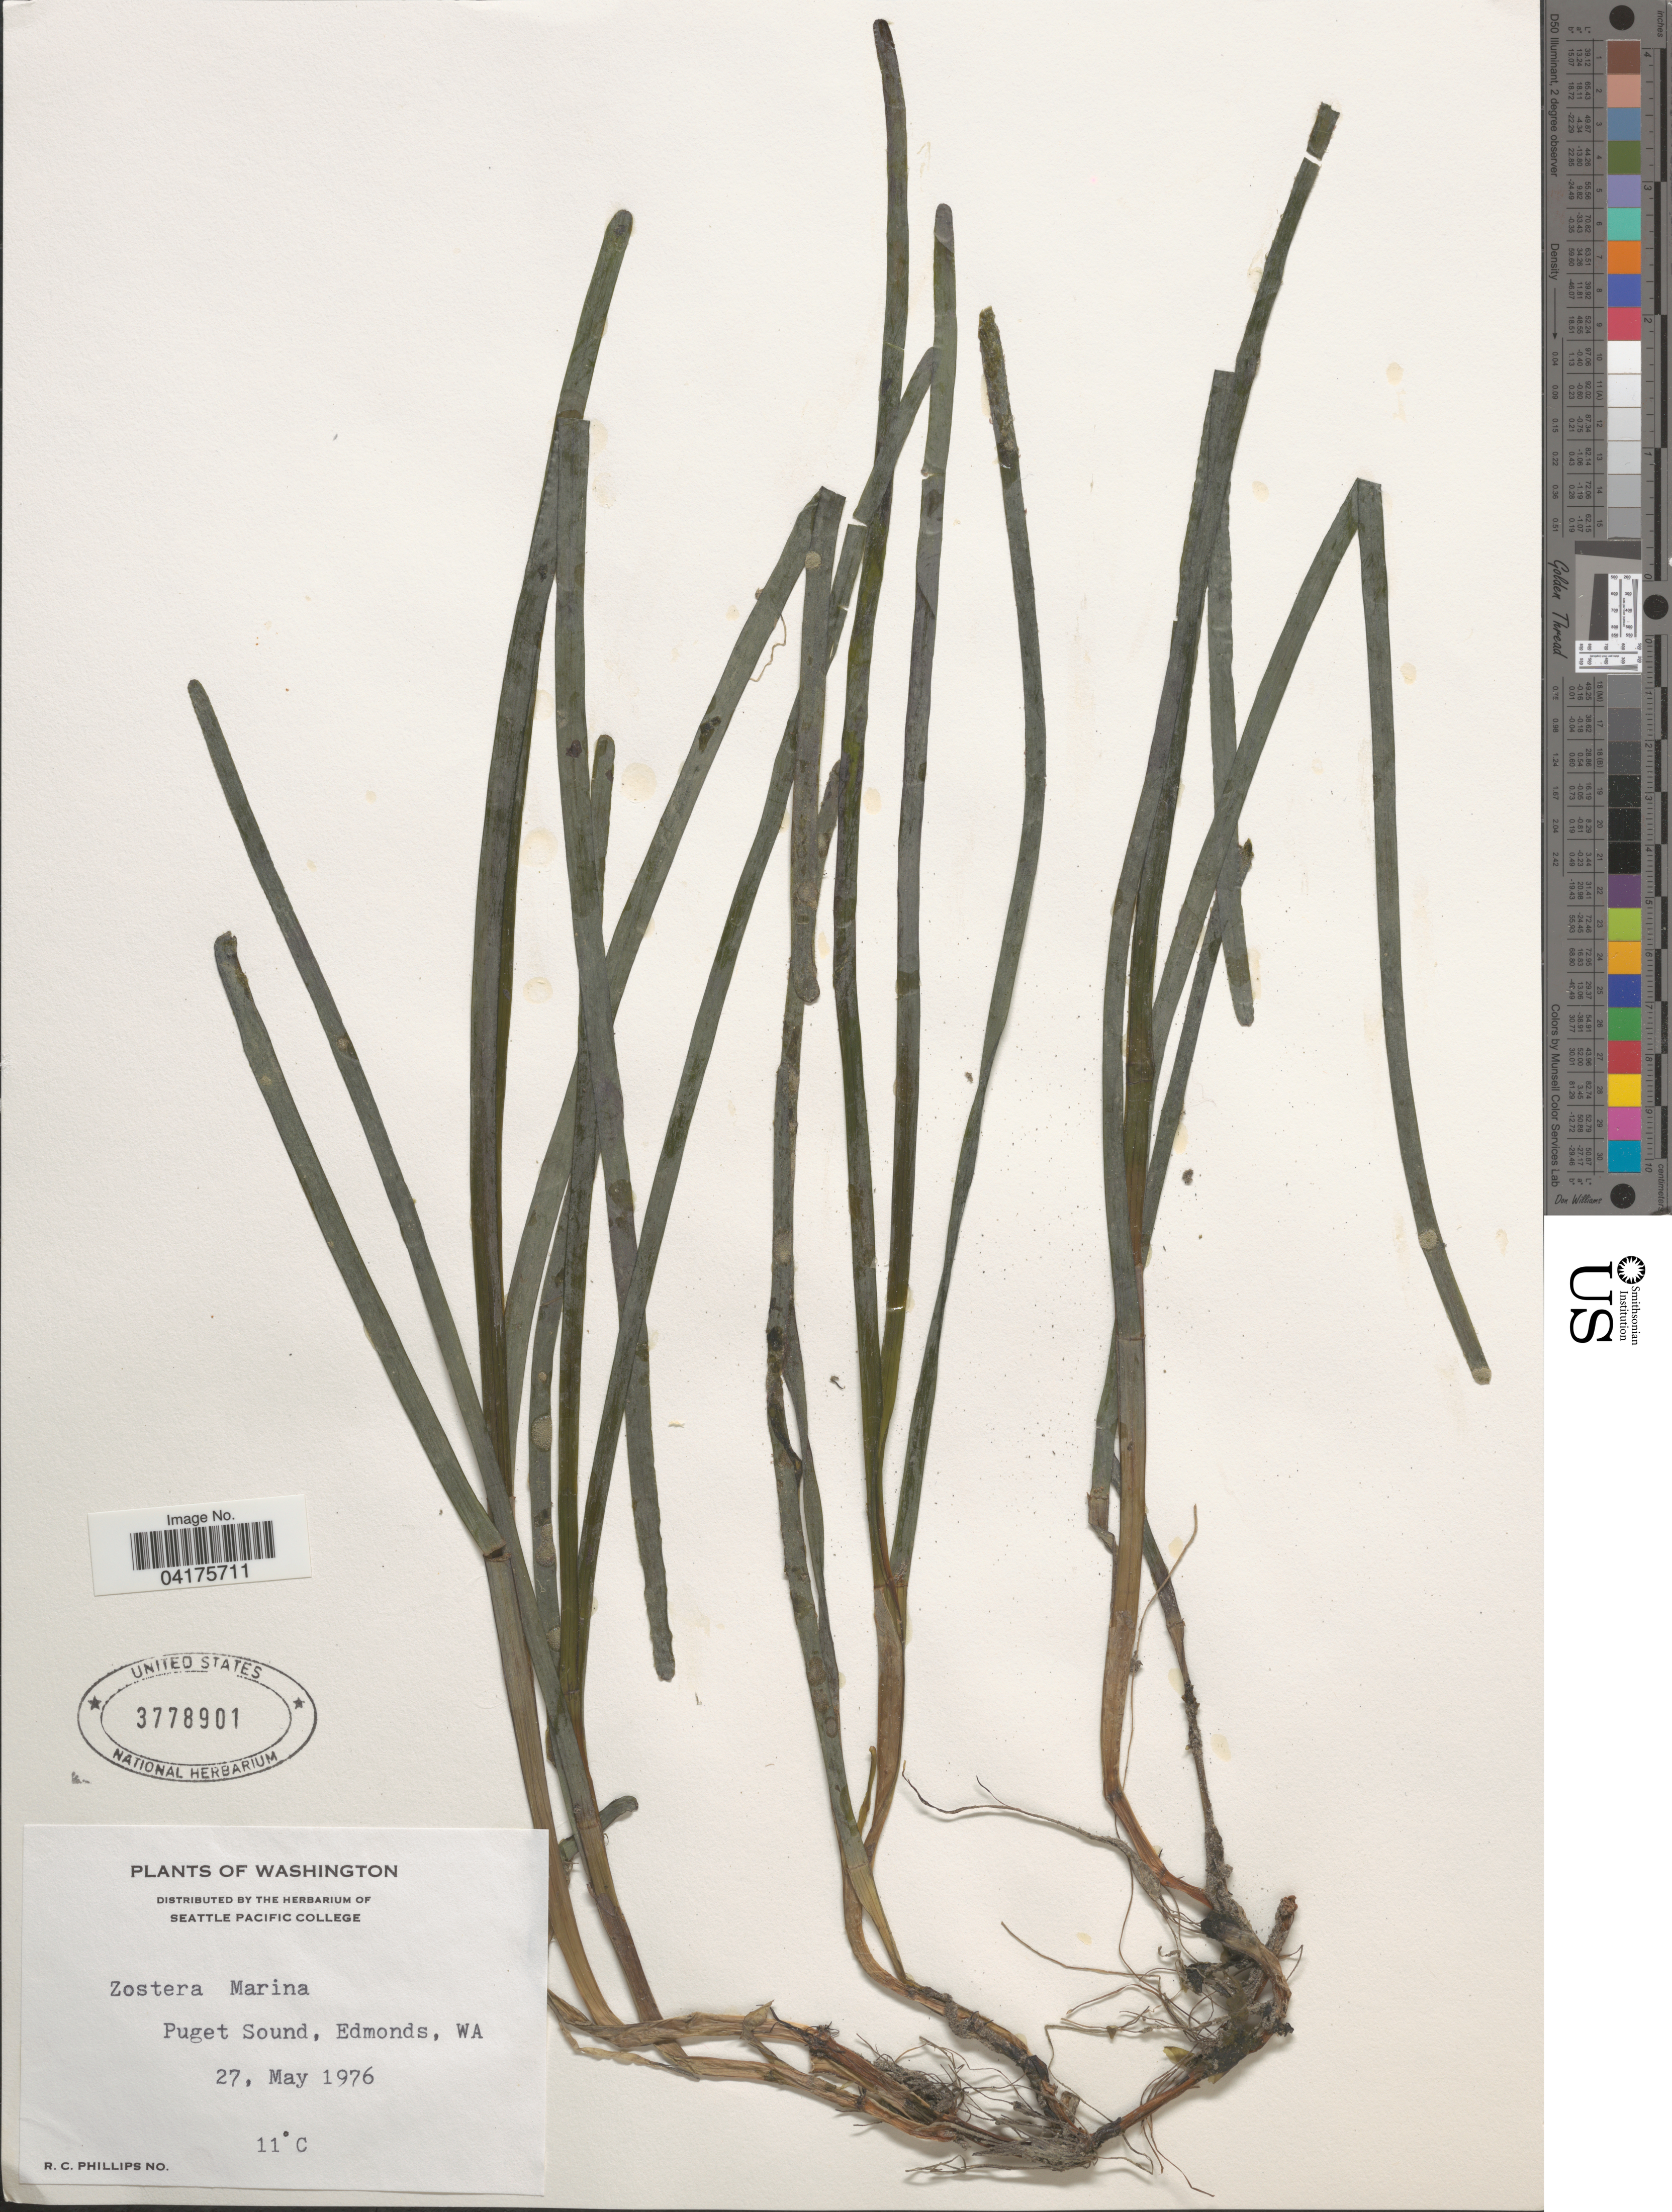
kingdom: Plantae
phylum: Tracheophyta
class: Liliopsida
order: Alismatales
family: Zosteraceae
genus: Zostera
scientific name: Zostera marina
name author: L.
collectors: R. C. Phillips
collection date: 1976-05-27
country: United States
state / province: Washington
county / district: King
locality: Puget Sound, Edmonds.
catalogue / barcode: US 3778901